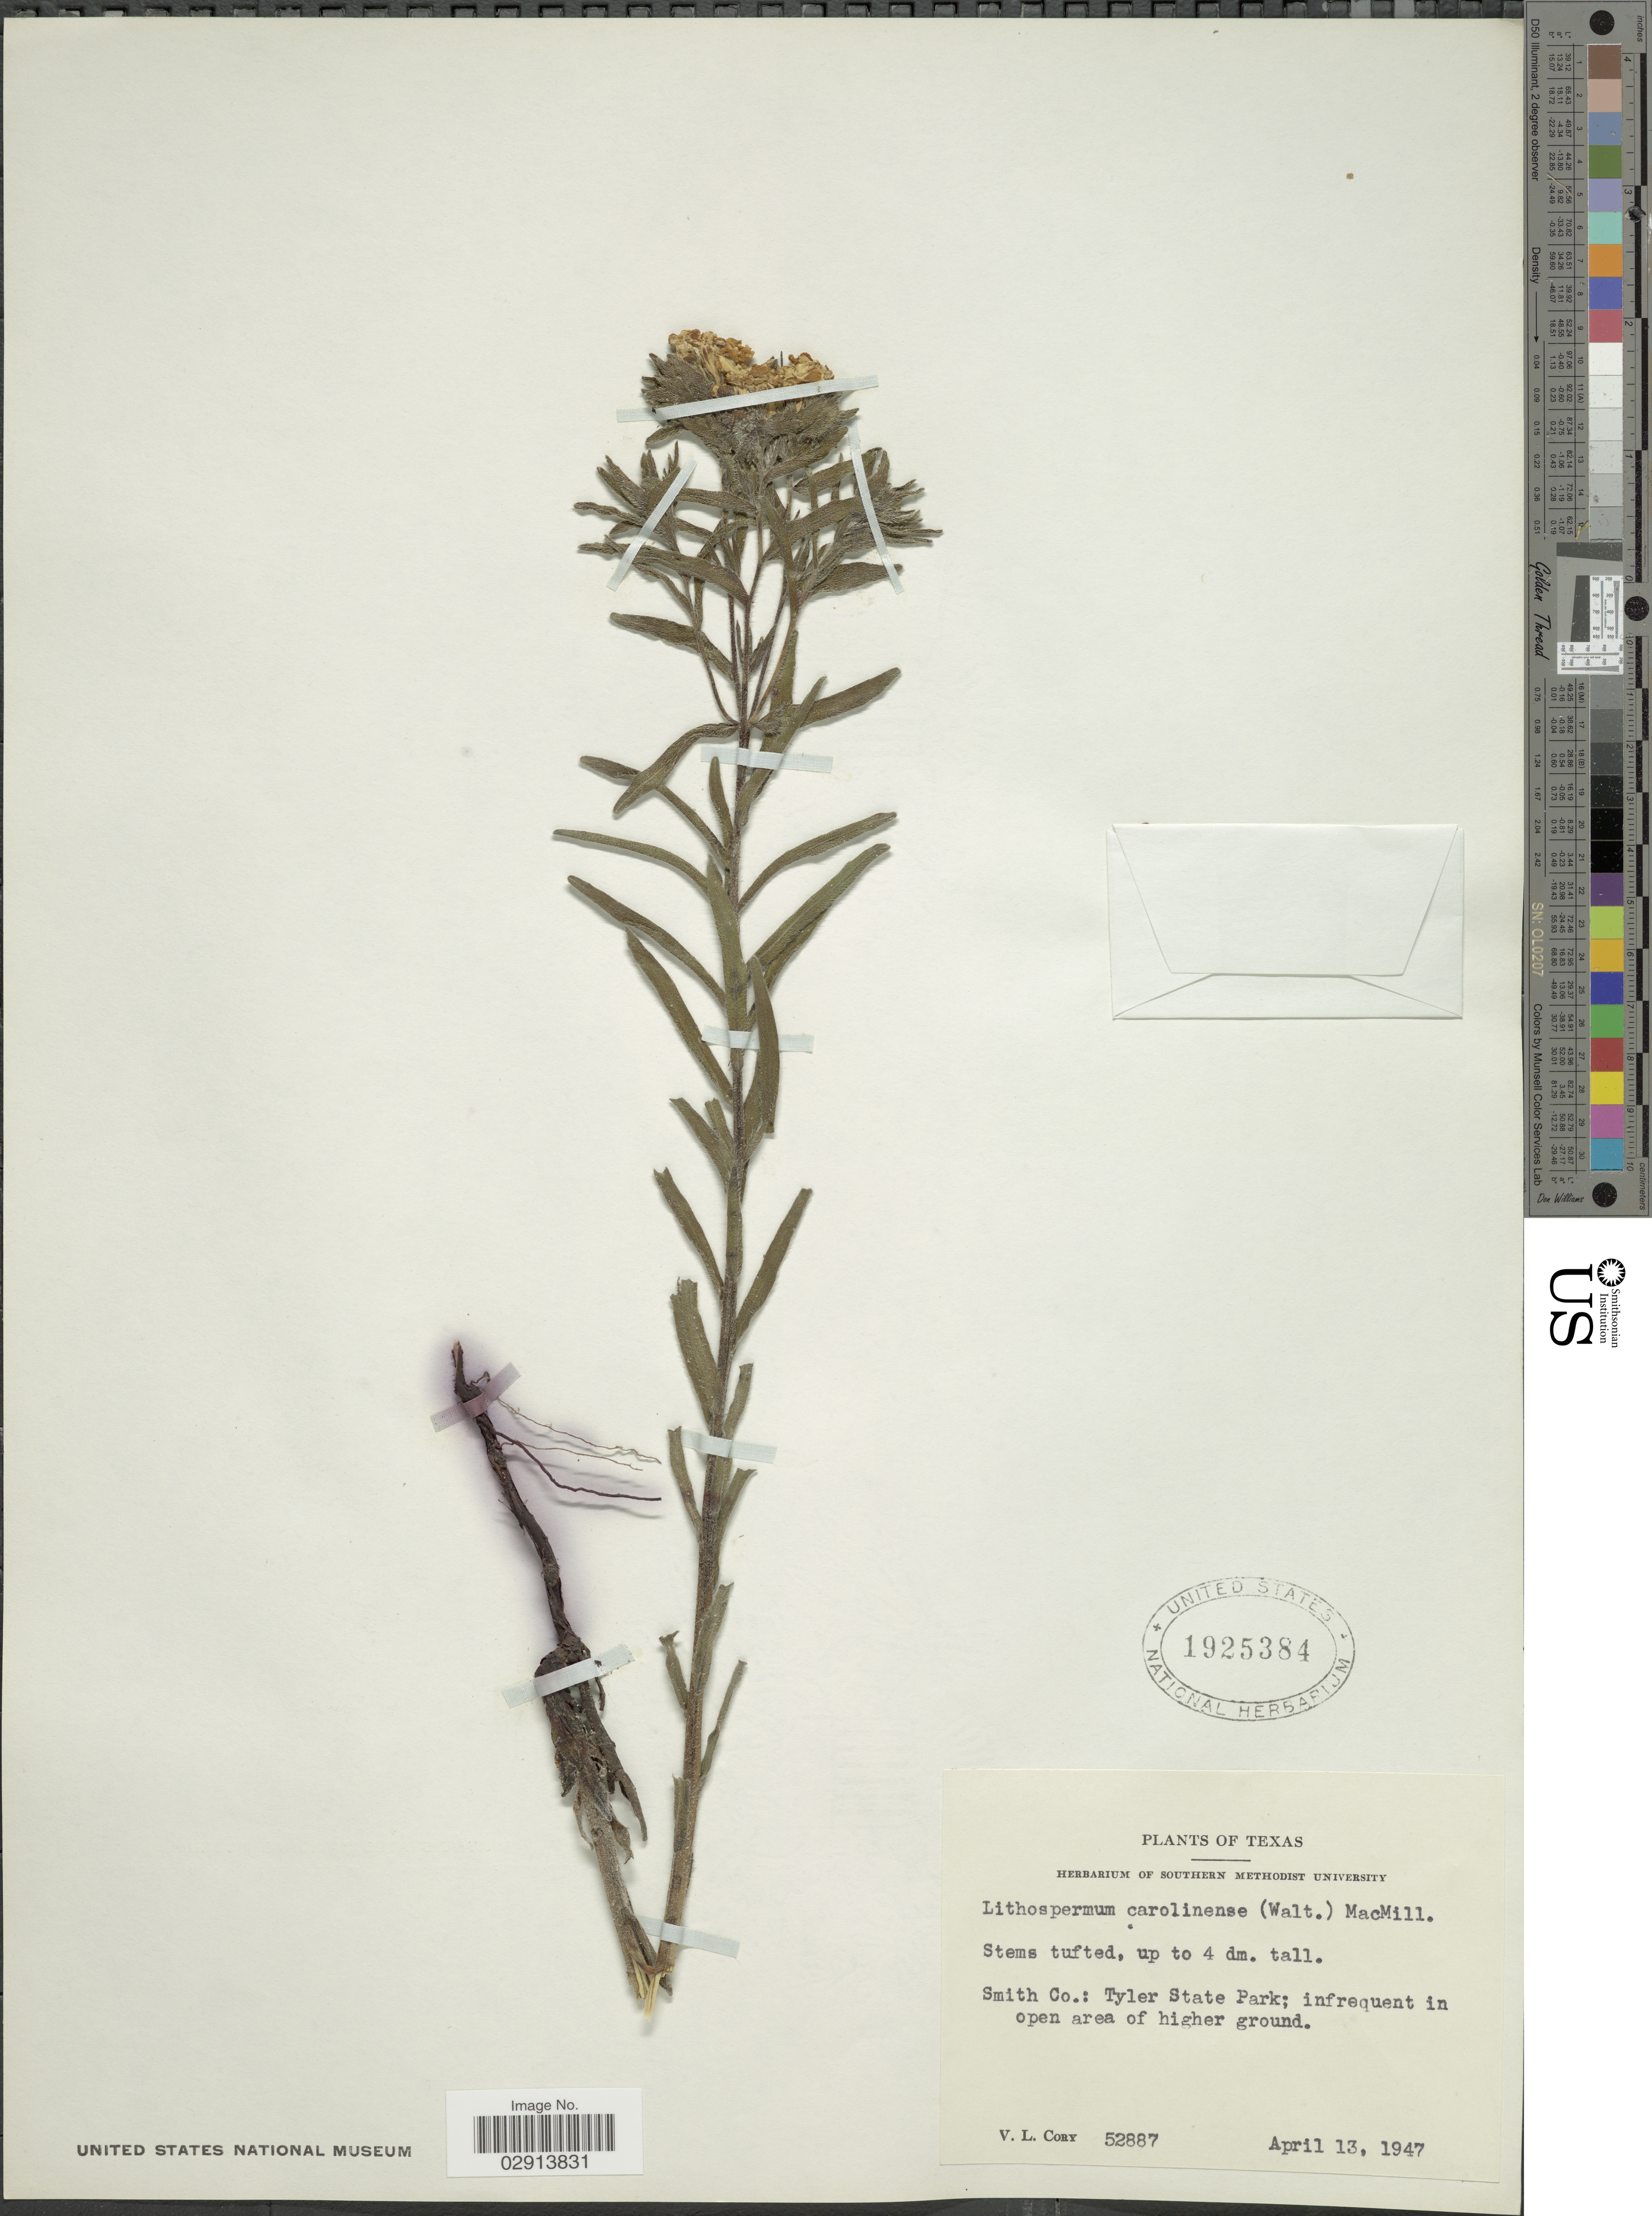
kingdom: Plantae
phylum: Tracheophyta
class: Magnoliopsida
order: Boraginales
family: Boraginaceae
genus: Lithospermum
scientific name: Lithospermum caroliniense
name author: (J.F. Gmel.) MacMill.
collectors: V. Cory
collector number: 52887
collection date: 1947-04-13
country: United States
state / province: Texas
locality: Smith Co.: Tyler State Park; infrequent in open area of higher ground.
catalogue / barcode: US 1925384